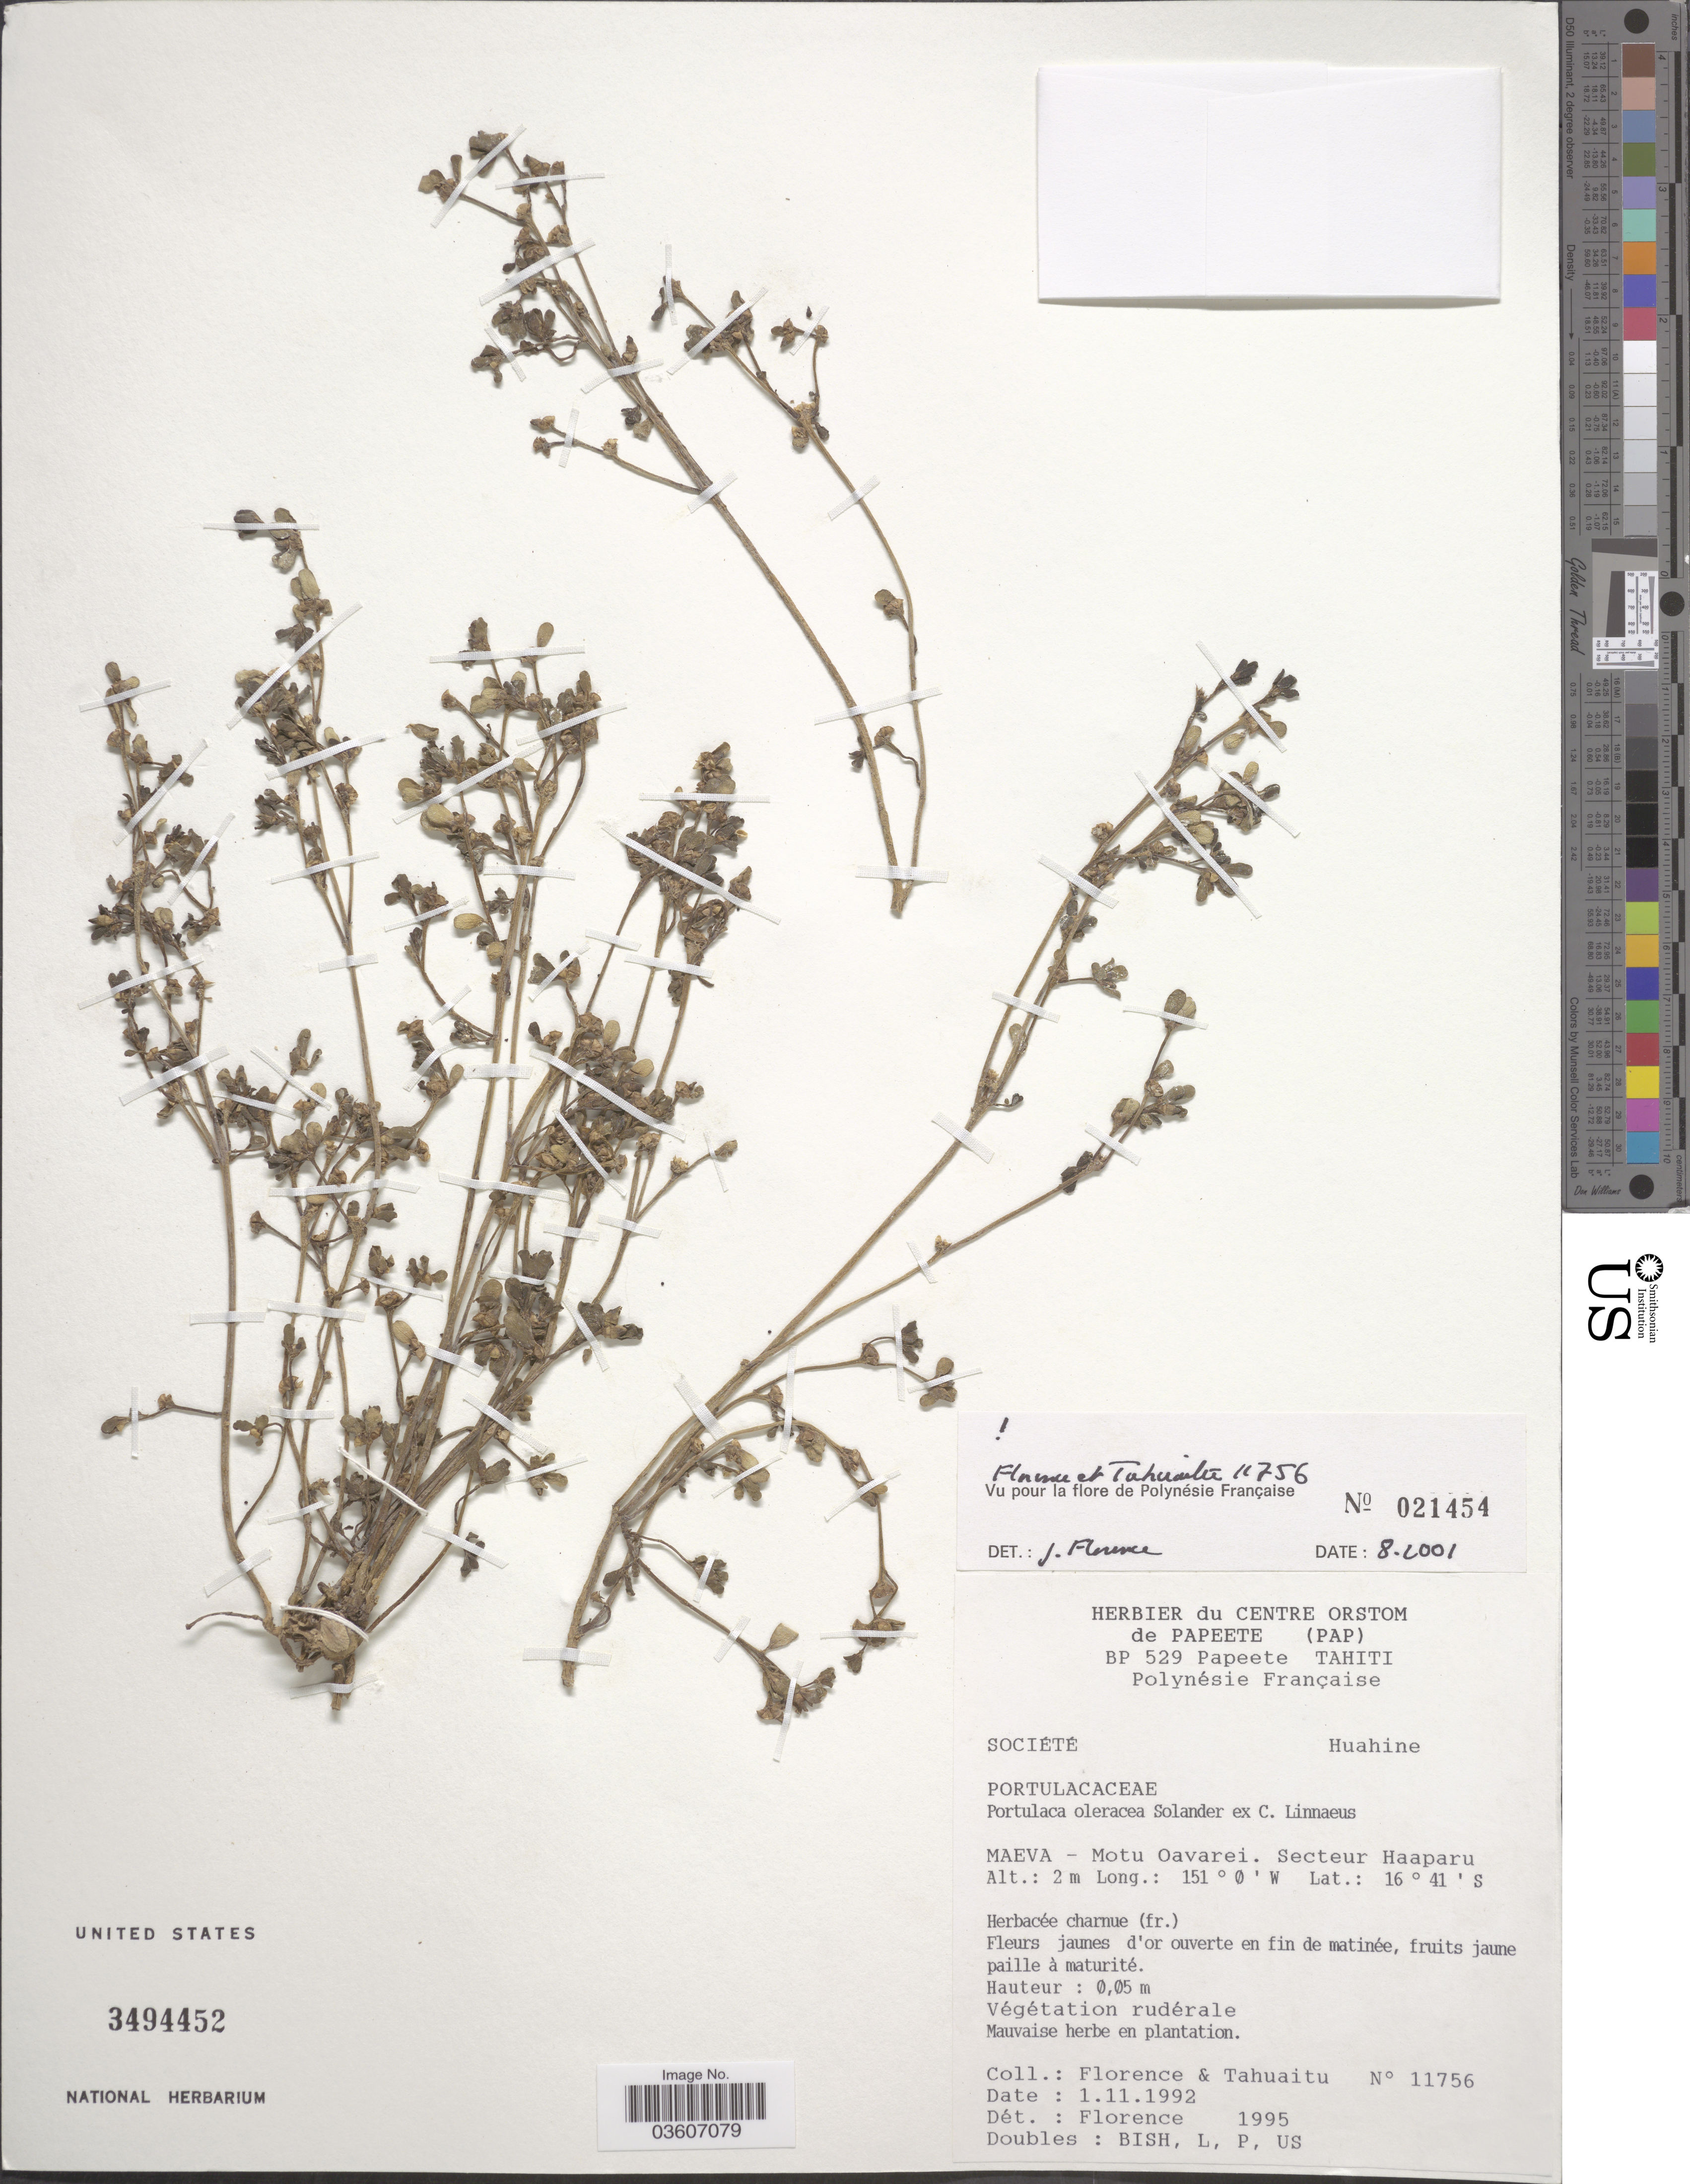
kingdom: Plantae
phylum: Tracheophyta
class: Magnoliopsida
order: Caryophyllales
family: Portulacaceae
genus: Portulaca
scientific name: Portulaca oleracea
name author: L.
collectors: -. Florence & -. Tahuaitu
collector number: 11756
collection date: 1992-11-01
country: French Polynesia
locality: Société. Huahine. Maeva - Motu Oavarei. Secteur Haaparu.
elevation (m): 2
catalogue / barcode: US 3494452